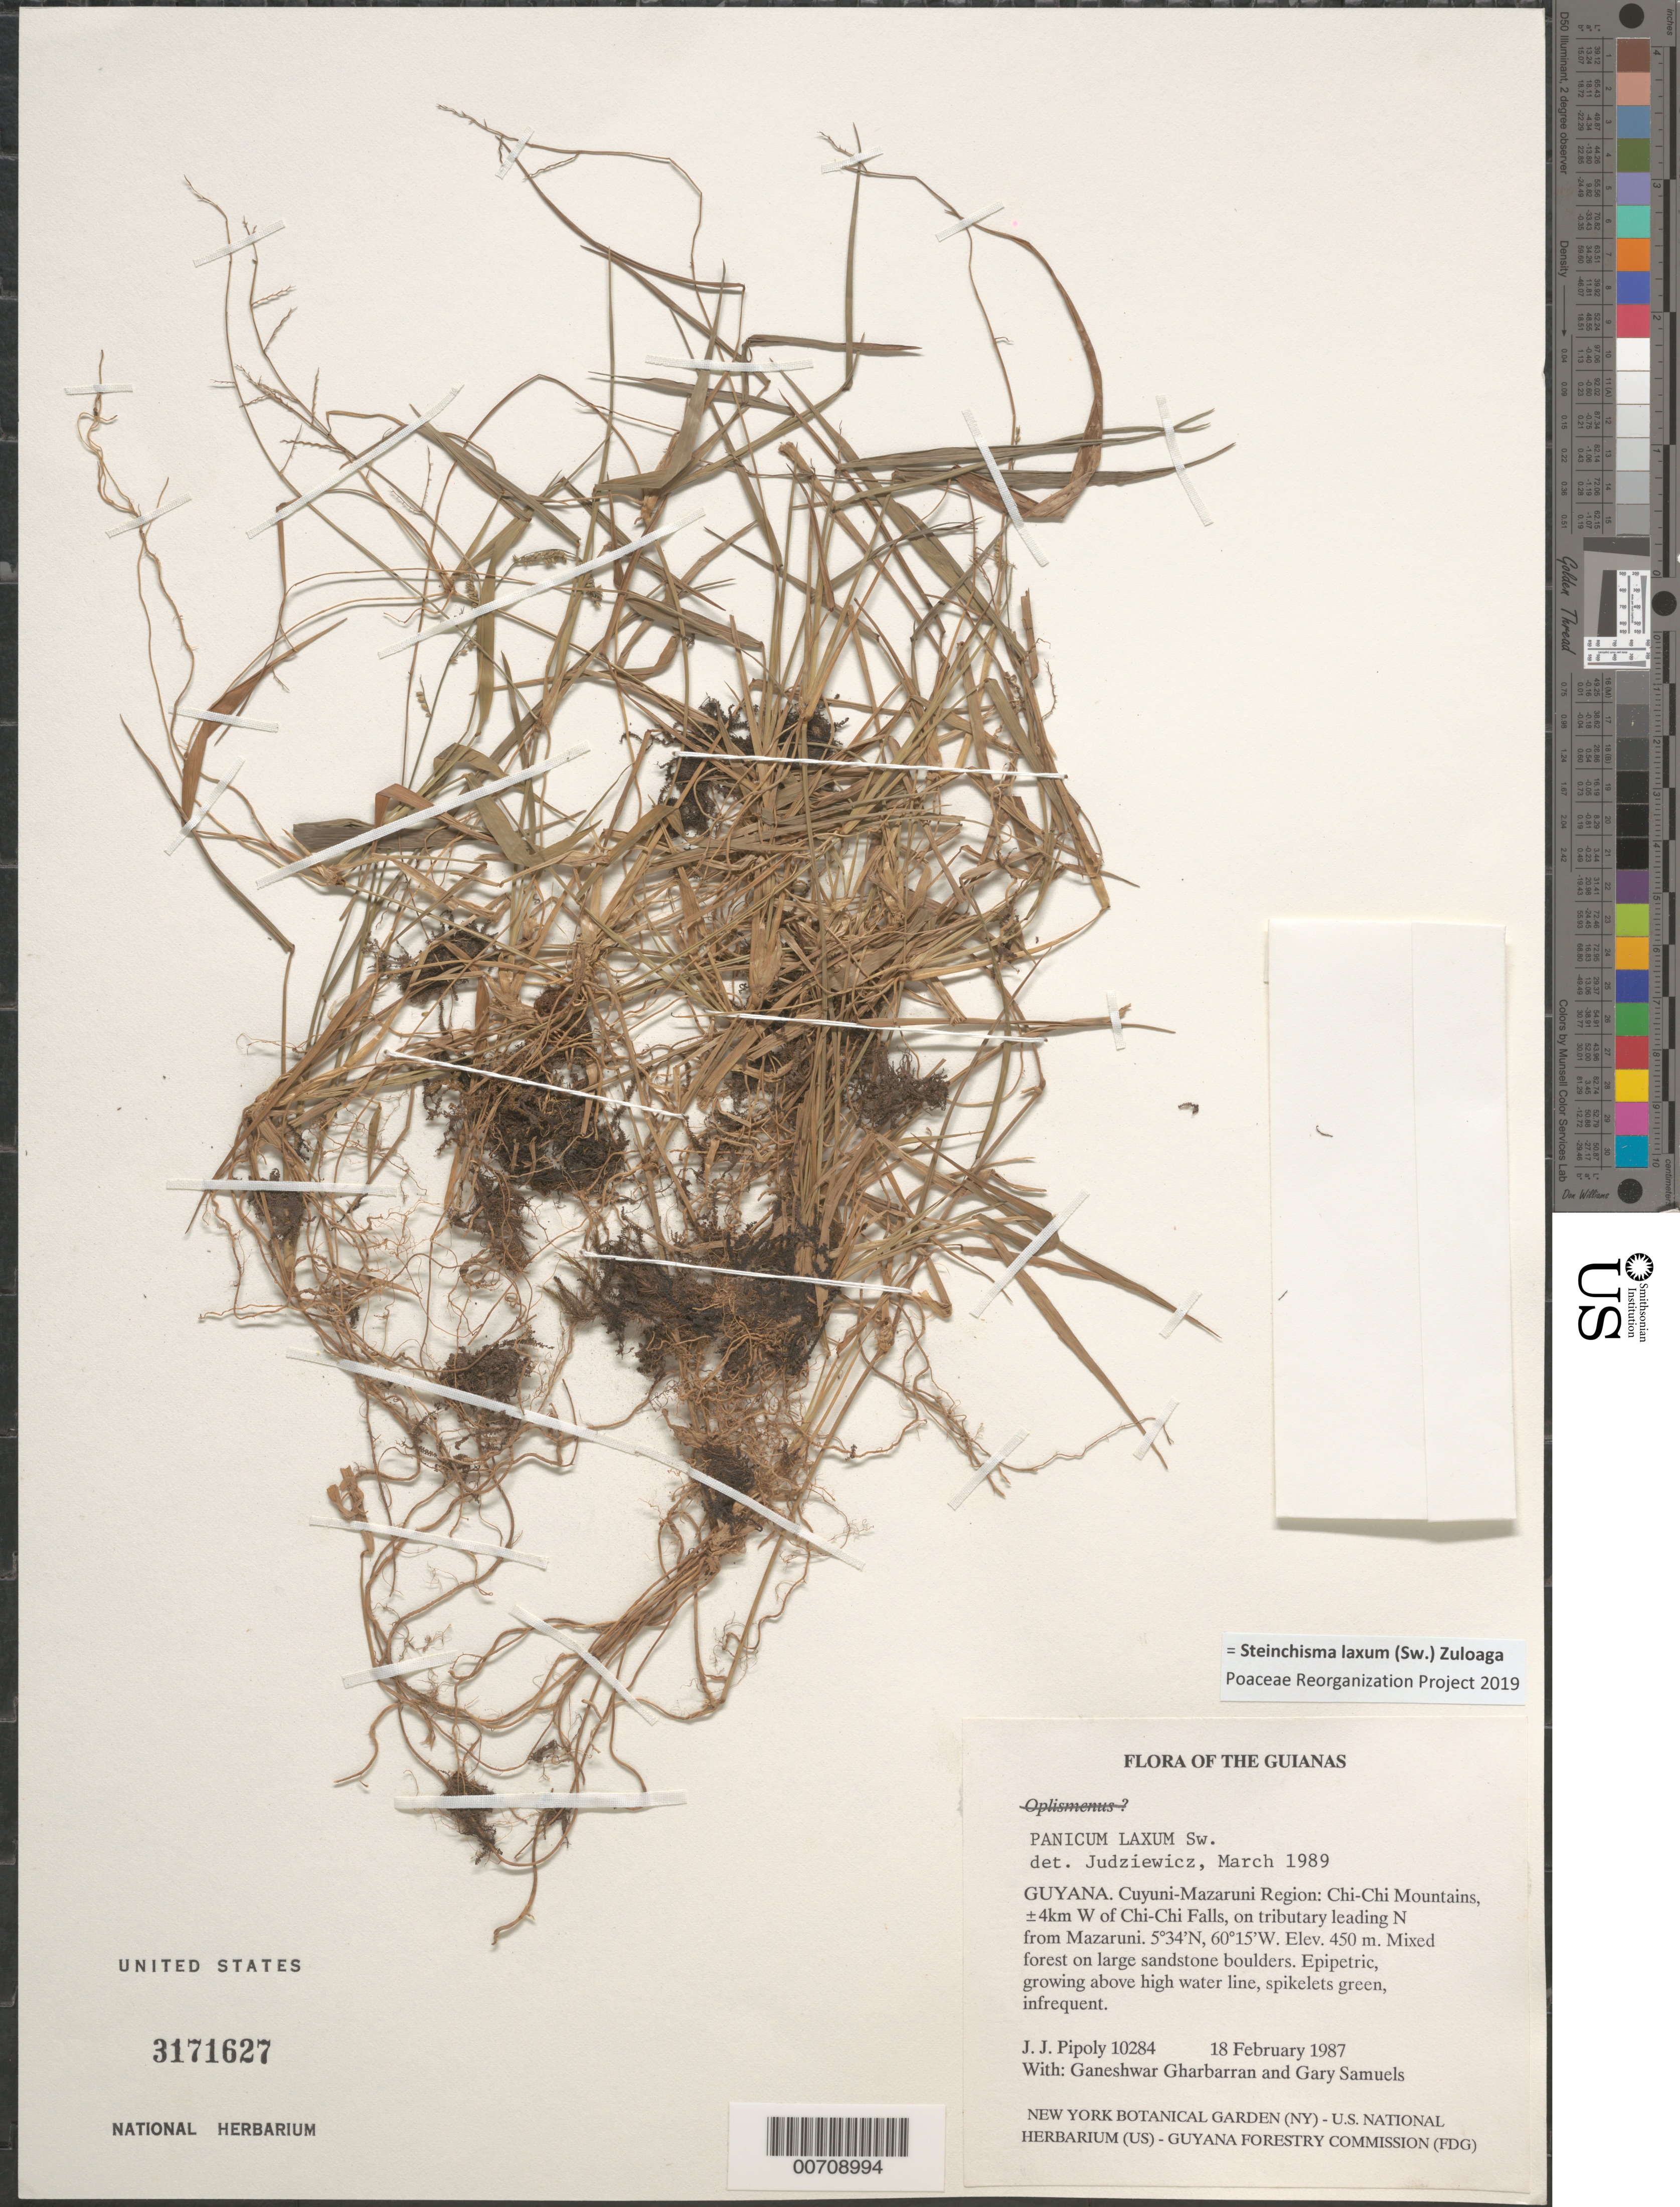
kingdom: Plantae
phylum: Tracheophyta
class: Liliopsida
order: Poales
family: Poaceae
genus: Panicum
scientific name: Panicum laxum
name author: Sw.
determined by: Judziewicz, E. J.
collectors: J. J. Pipoly, G. Gharbarran & G. Samuels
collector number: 10284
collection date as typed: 18 February 1987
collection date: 1987-02-18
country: Guyana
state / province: Cuyuni-Mazaruni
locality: Chi-Chi Mountains, ±4km W of Chi-Chi Falls, on tributary leading N from Mazaruni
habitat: Mixed forest on large sandstone boulders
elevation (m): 450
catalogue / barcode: US 3171627